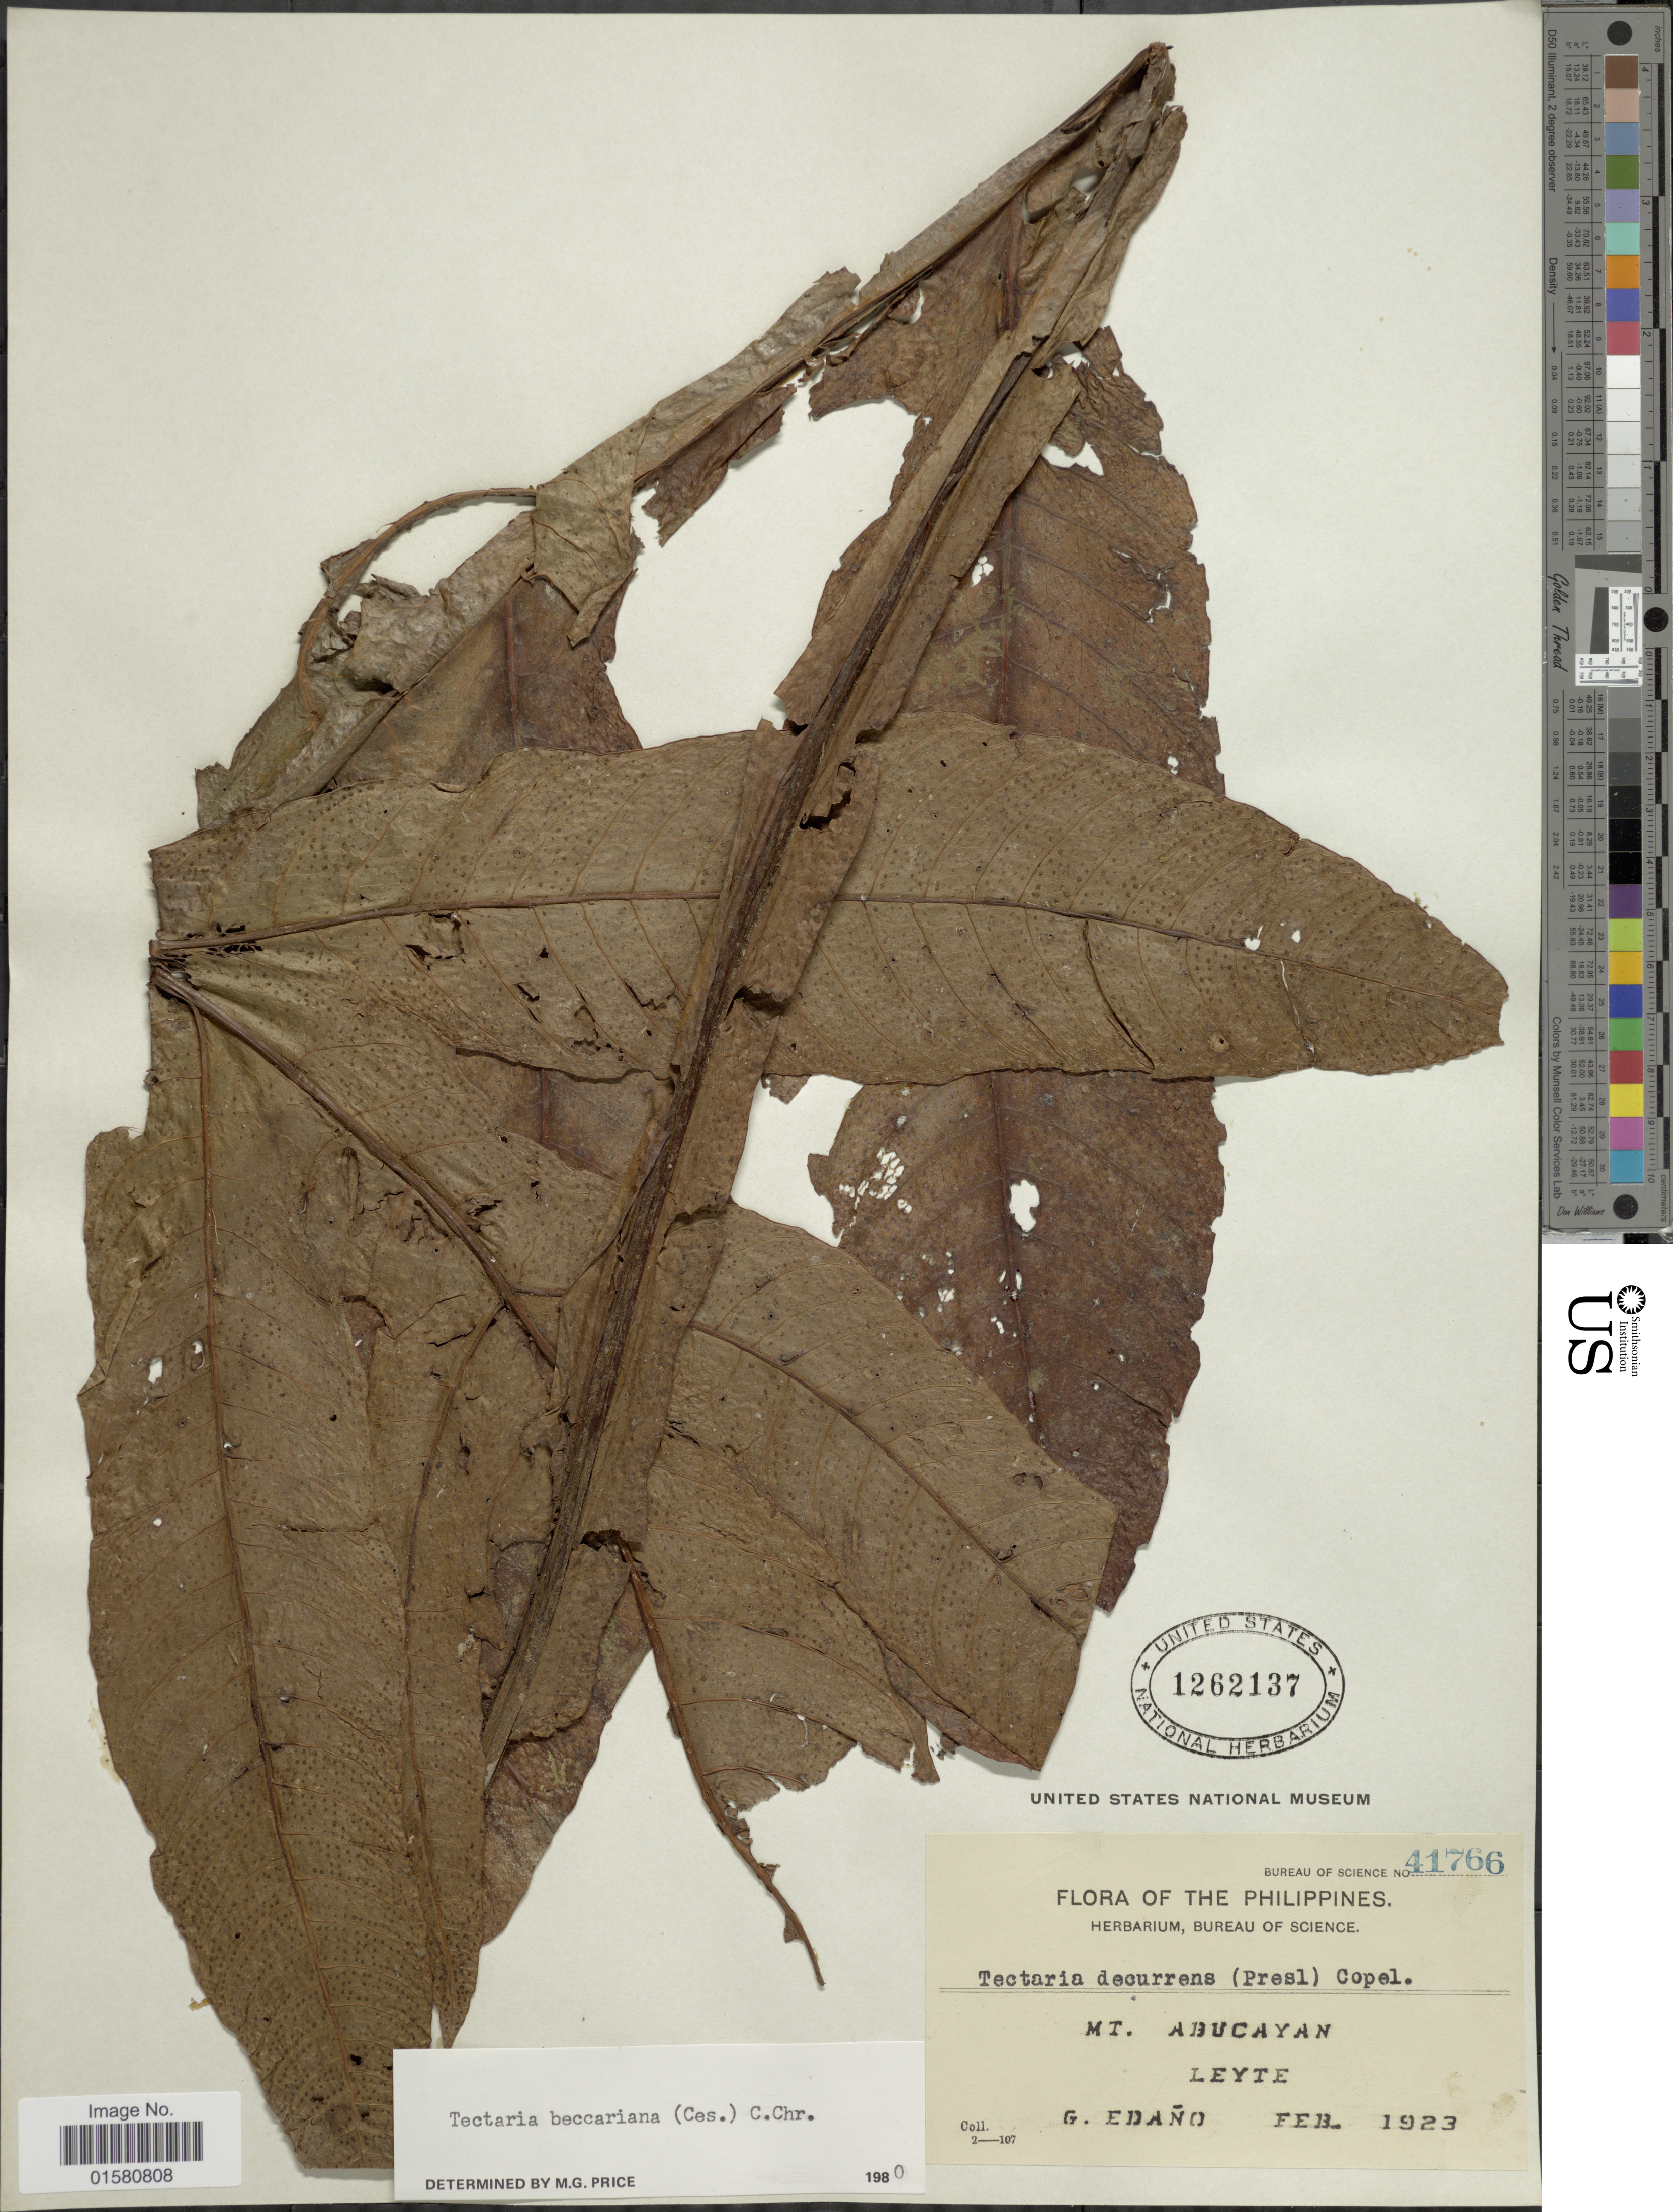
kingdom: Plantae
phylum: Tracheophyta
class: Polypodiopsida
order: Polypodiales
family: Tectariaceae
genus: Tectaria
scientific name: Tectaria beccariana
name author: (Ces.) C. Chr.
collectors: G. Edaño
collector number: Bureau of Science 41766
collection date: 1923-02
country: Philippines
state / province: Eastern Visayas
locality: Mt. Abucayan, Leyte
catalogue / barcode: US 1262137